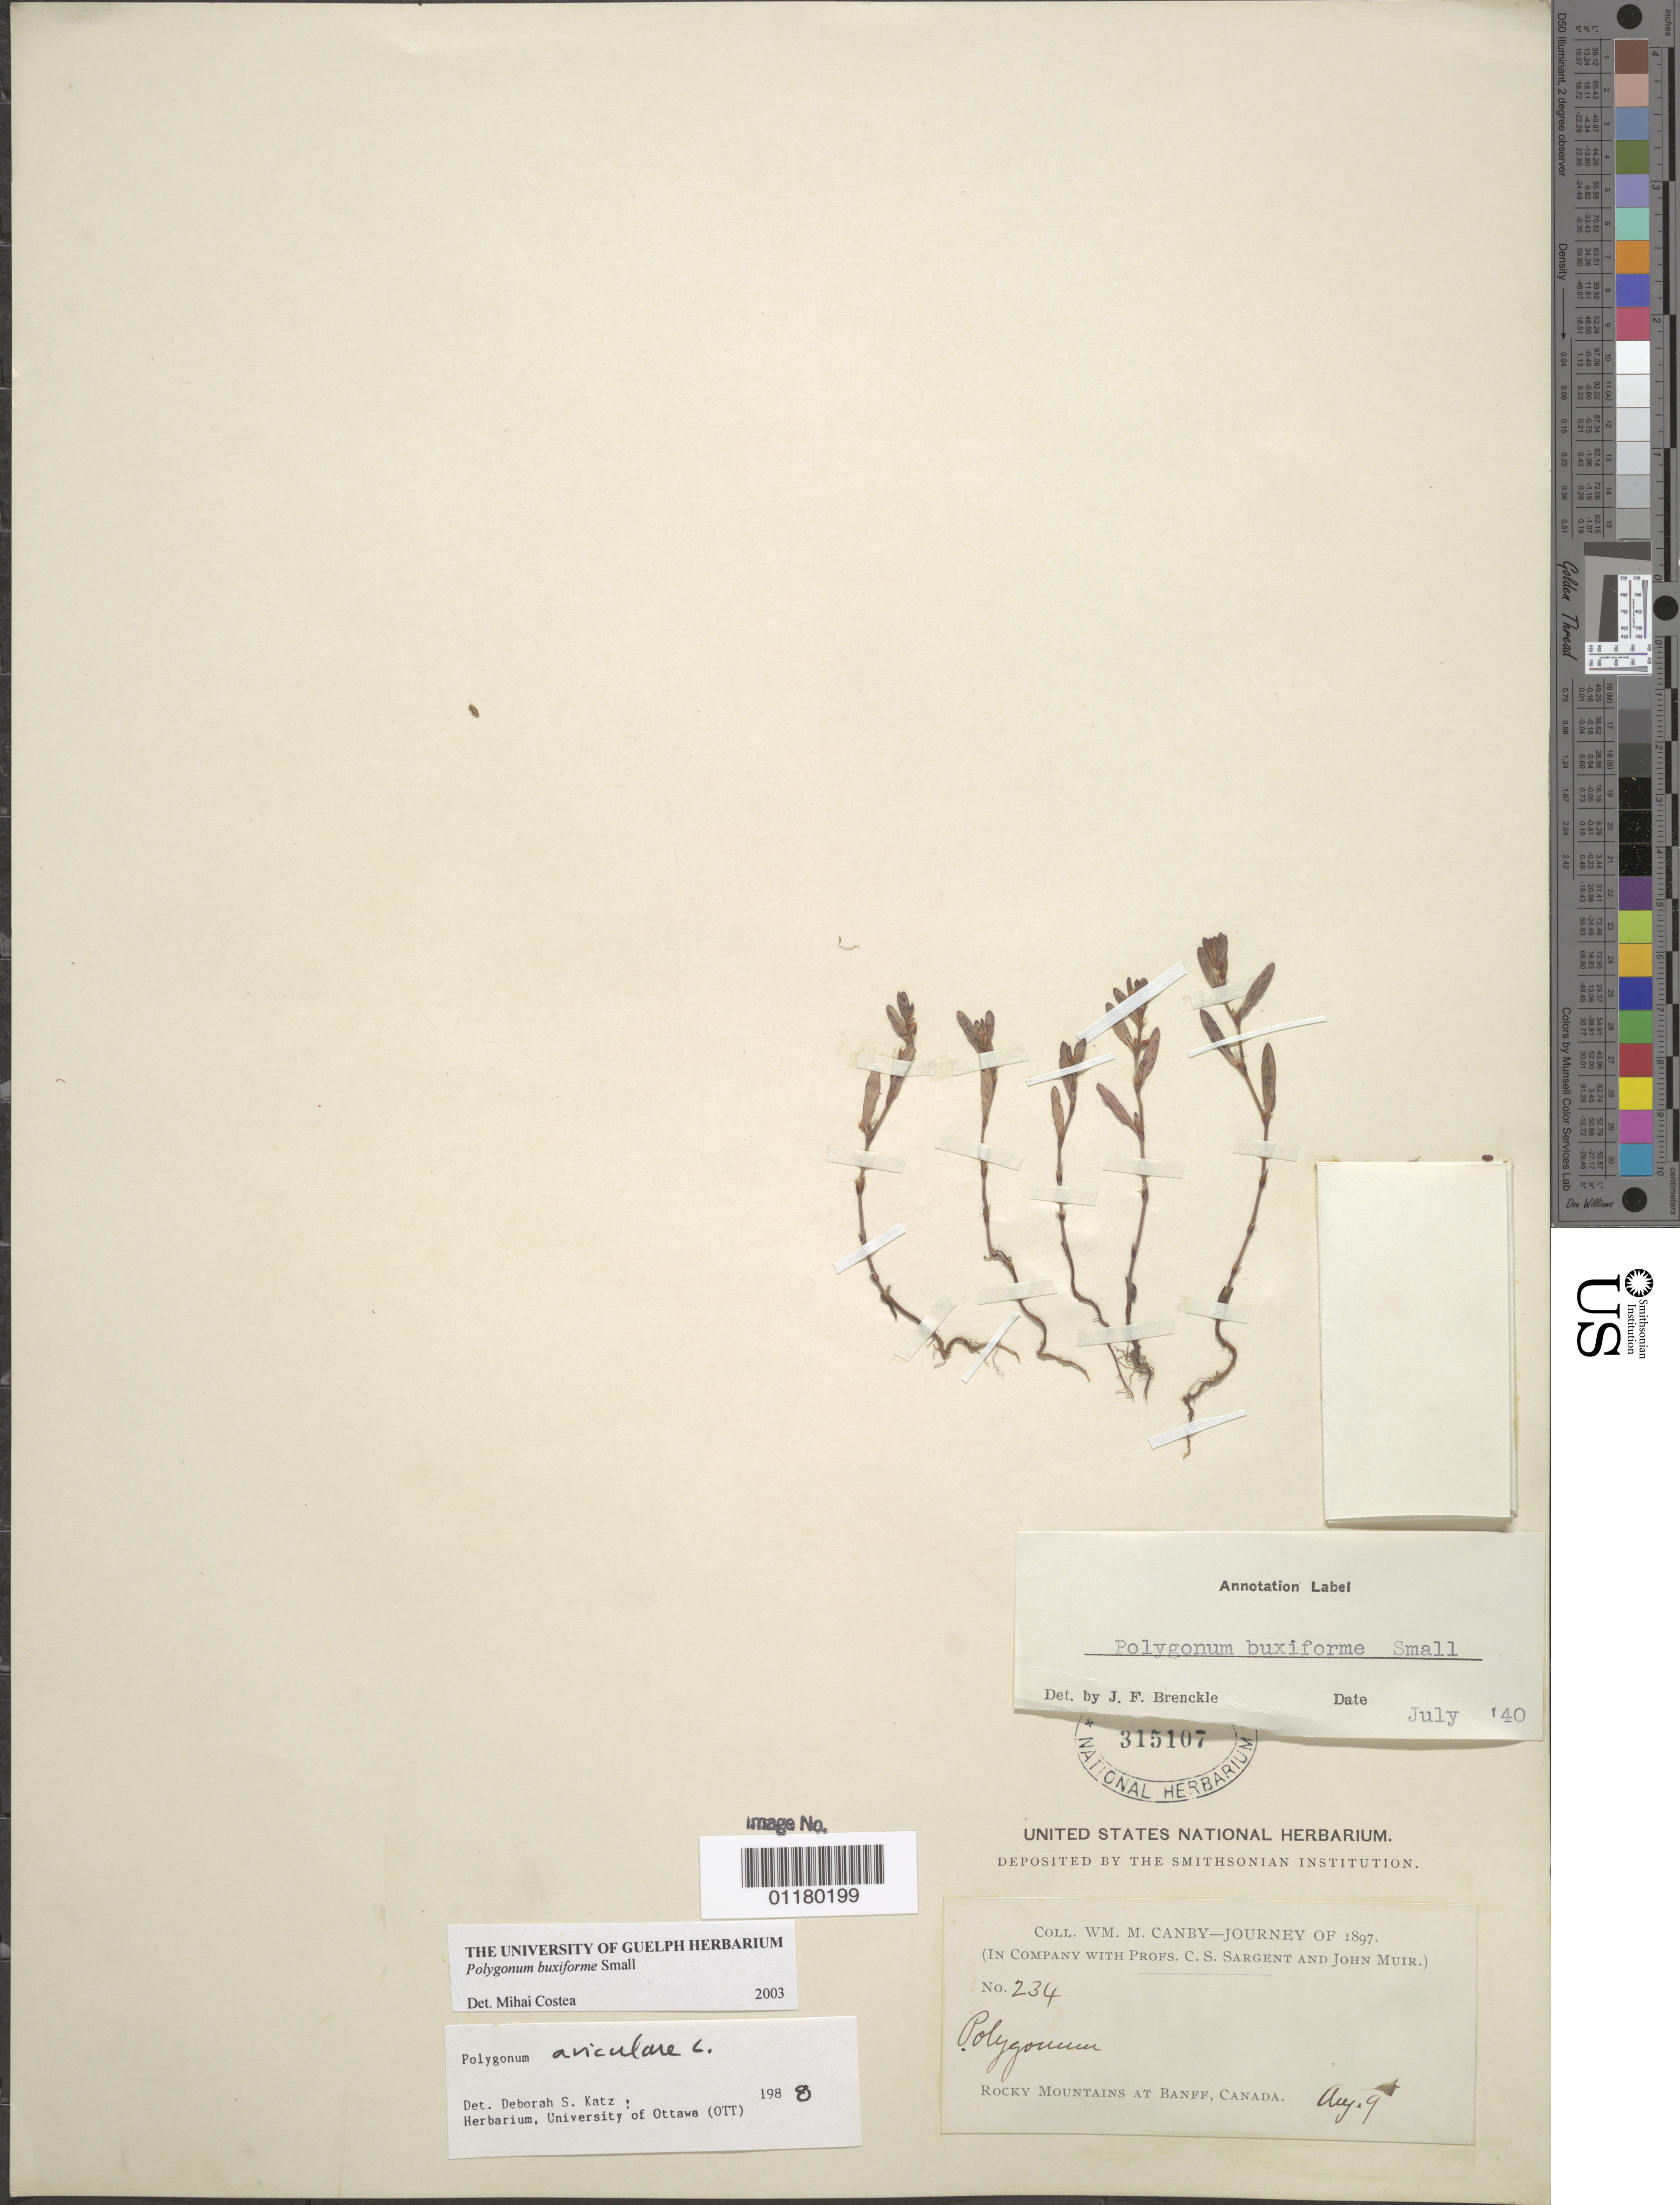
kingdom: Plantae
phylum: Tracheophyta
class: Magnoliopsida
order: Caryophyllales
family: Polygonaceae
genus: Polygonum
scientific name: Polygonum buxiforme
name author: Small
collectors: W. M. Canby, C. S. Sargent & J. Muir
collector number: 234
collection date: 1897-08-09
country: Canada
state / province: Alberta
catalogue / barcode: US 315107